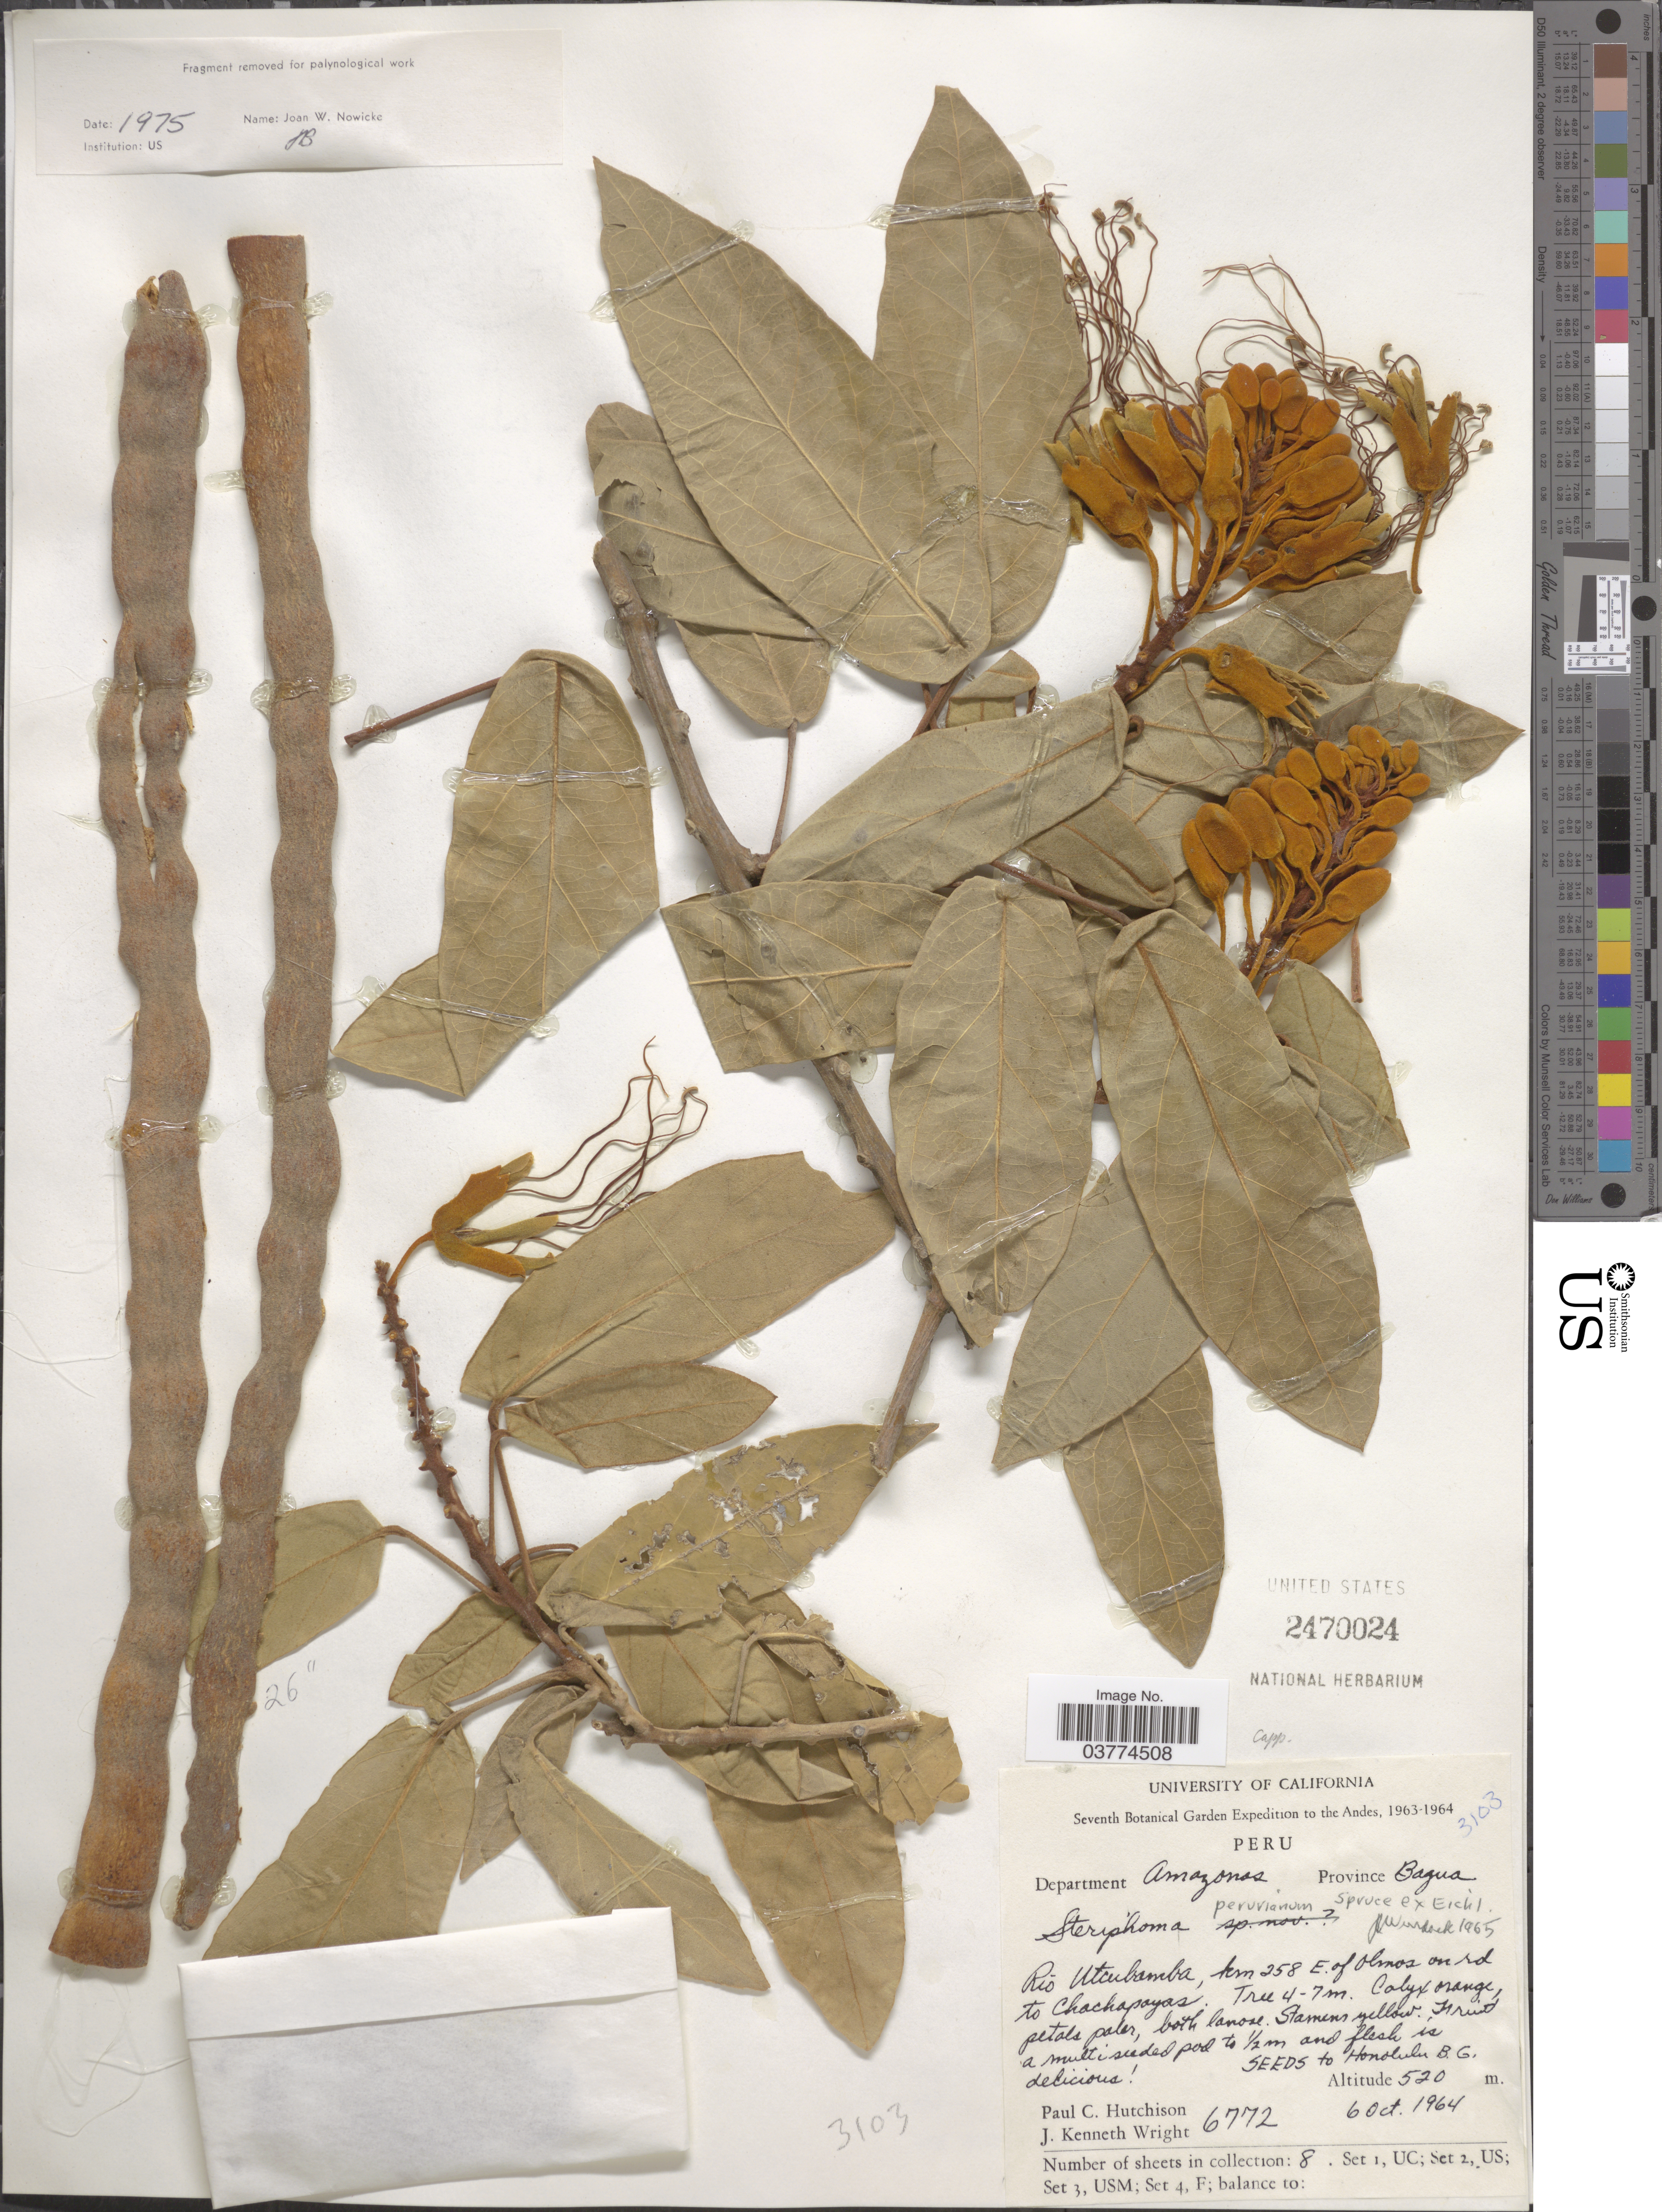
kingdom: Plantae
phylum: Tracheophyta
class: Magnoliopsida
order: Brassicales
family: Capparaceae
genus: Steriphoma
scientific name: Steriphoma peruvianum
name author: Spruce ex Eichler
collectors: P. C. Hutchison & J. K. Wright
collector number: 6772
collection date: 1964-10-06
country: Peru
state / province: Amazonas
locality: Department Amazonas. Province Bagua. Rio Utcubamba, km 258 E. of Olmos on rd to Chachapayas.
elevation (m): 520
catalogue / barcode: US 2470024